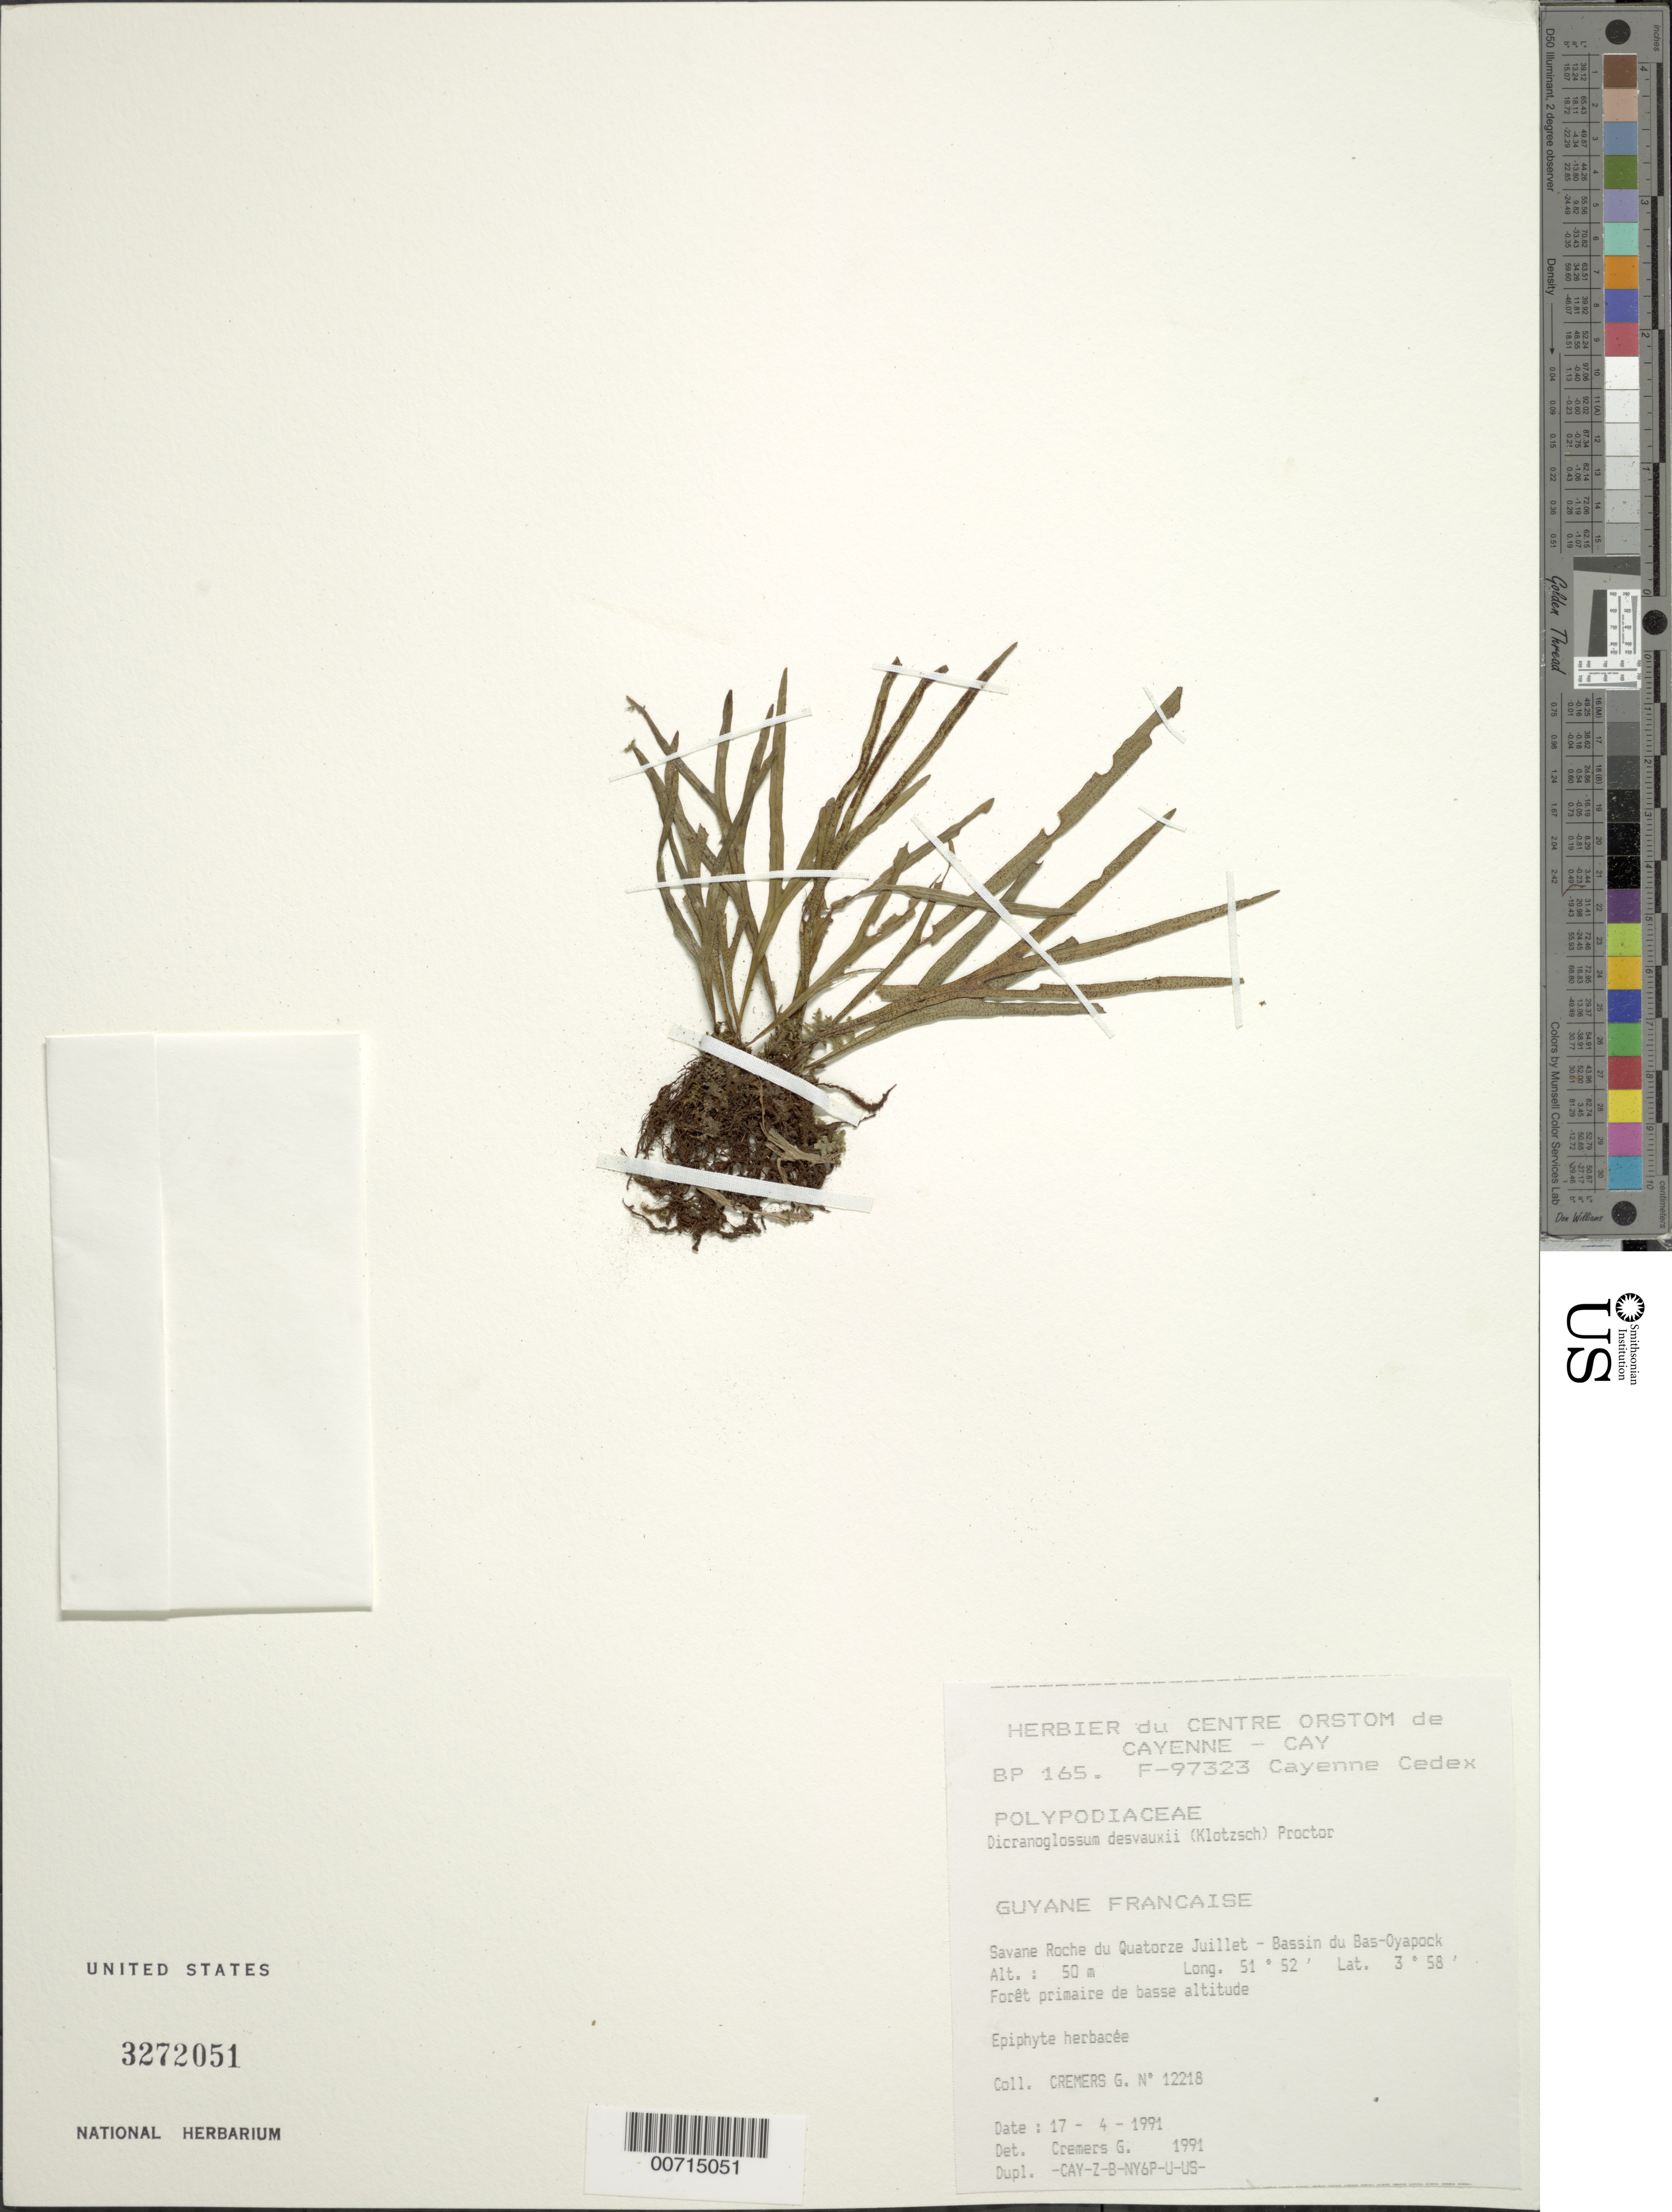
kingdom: Plantae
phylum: Tracheophyta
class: Polypodiopsida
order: Polypodiales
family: Polypodiaceae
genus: Pleopeltis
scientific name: Pleopeltis desvauxii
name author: (Klotzsch) Salino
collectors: G. Cremers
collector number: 12218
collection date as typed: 17-Apr-91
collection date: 1991-04-17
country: French Guiana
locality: Savane Roche du Quatorze Juillet, Bassin du Bas-Oyapock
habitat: Low primary forest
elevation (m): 50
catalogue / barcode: US 3272051